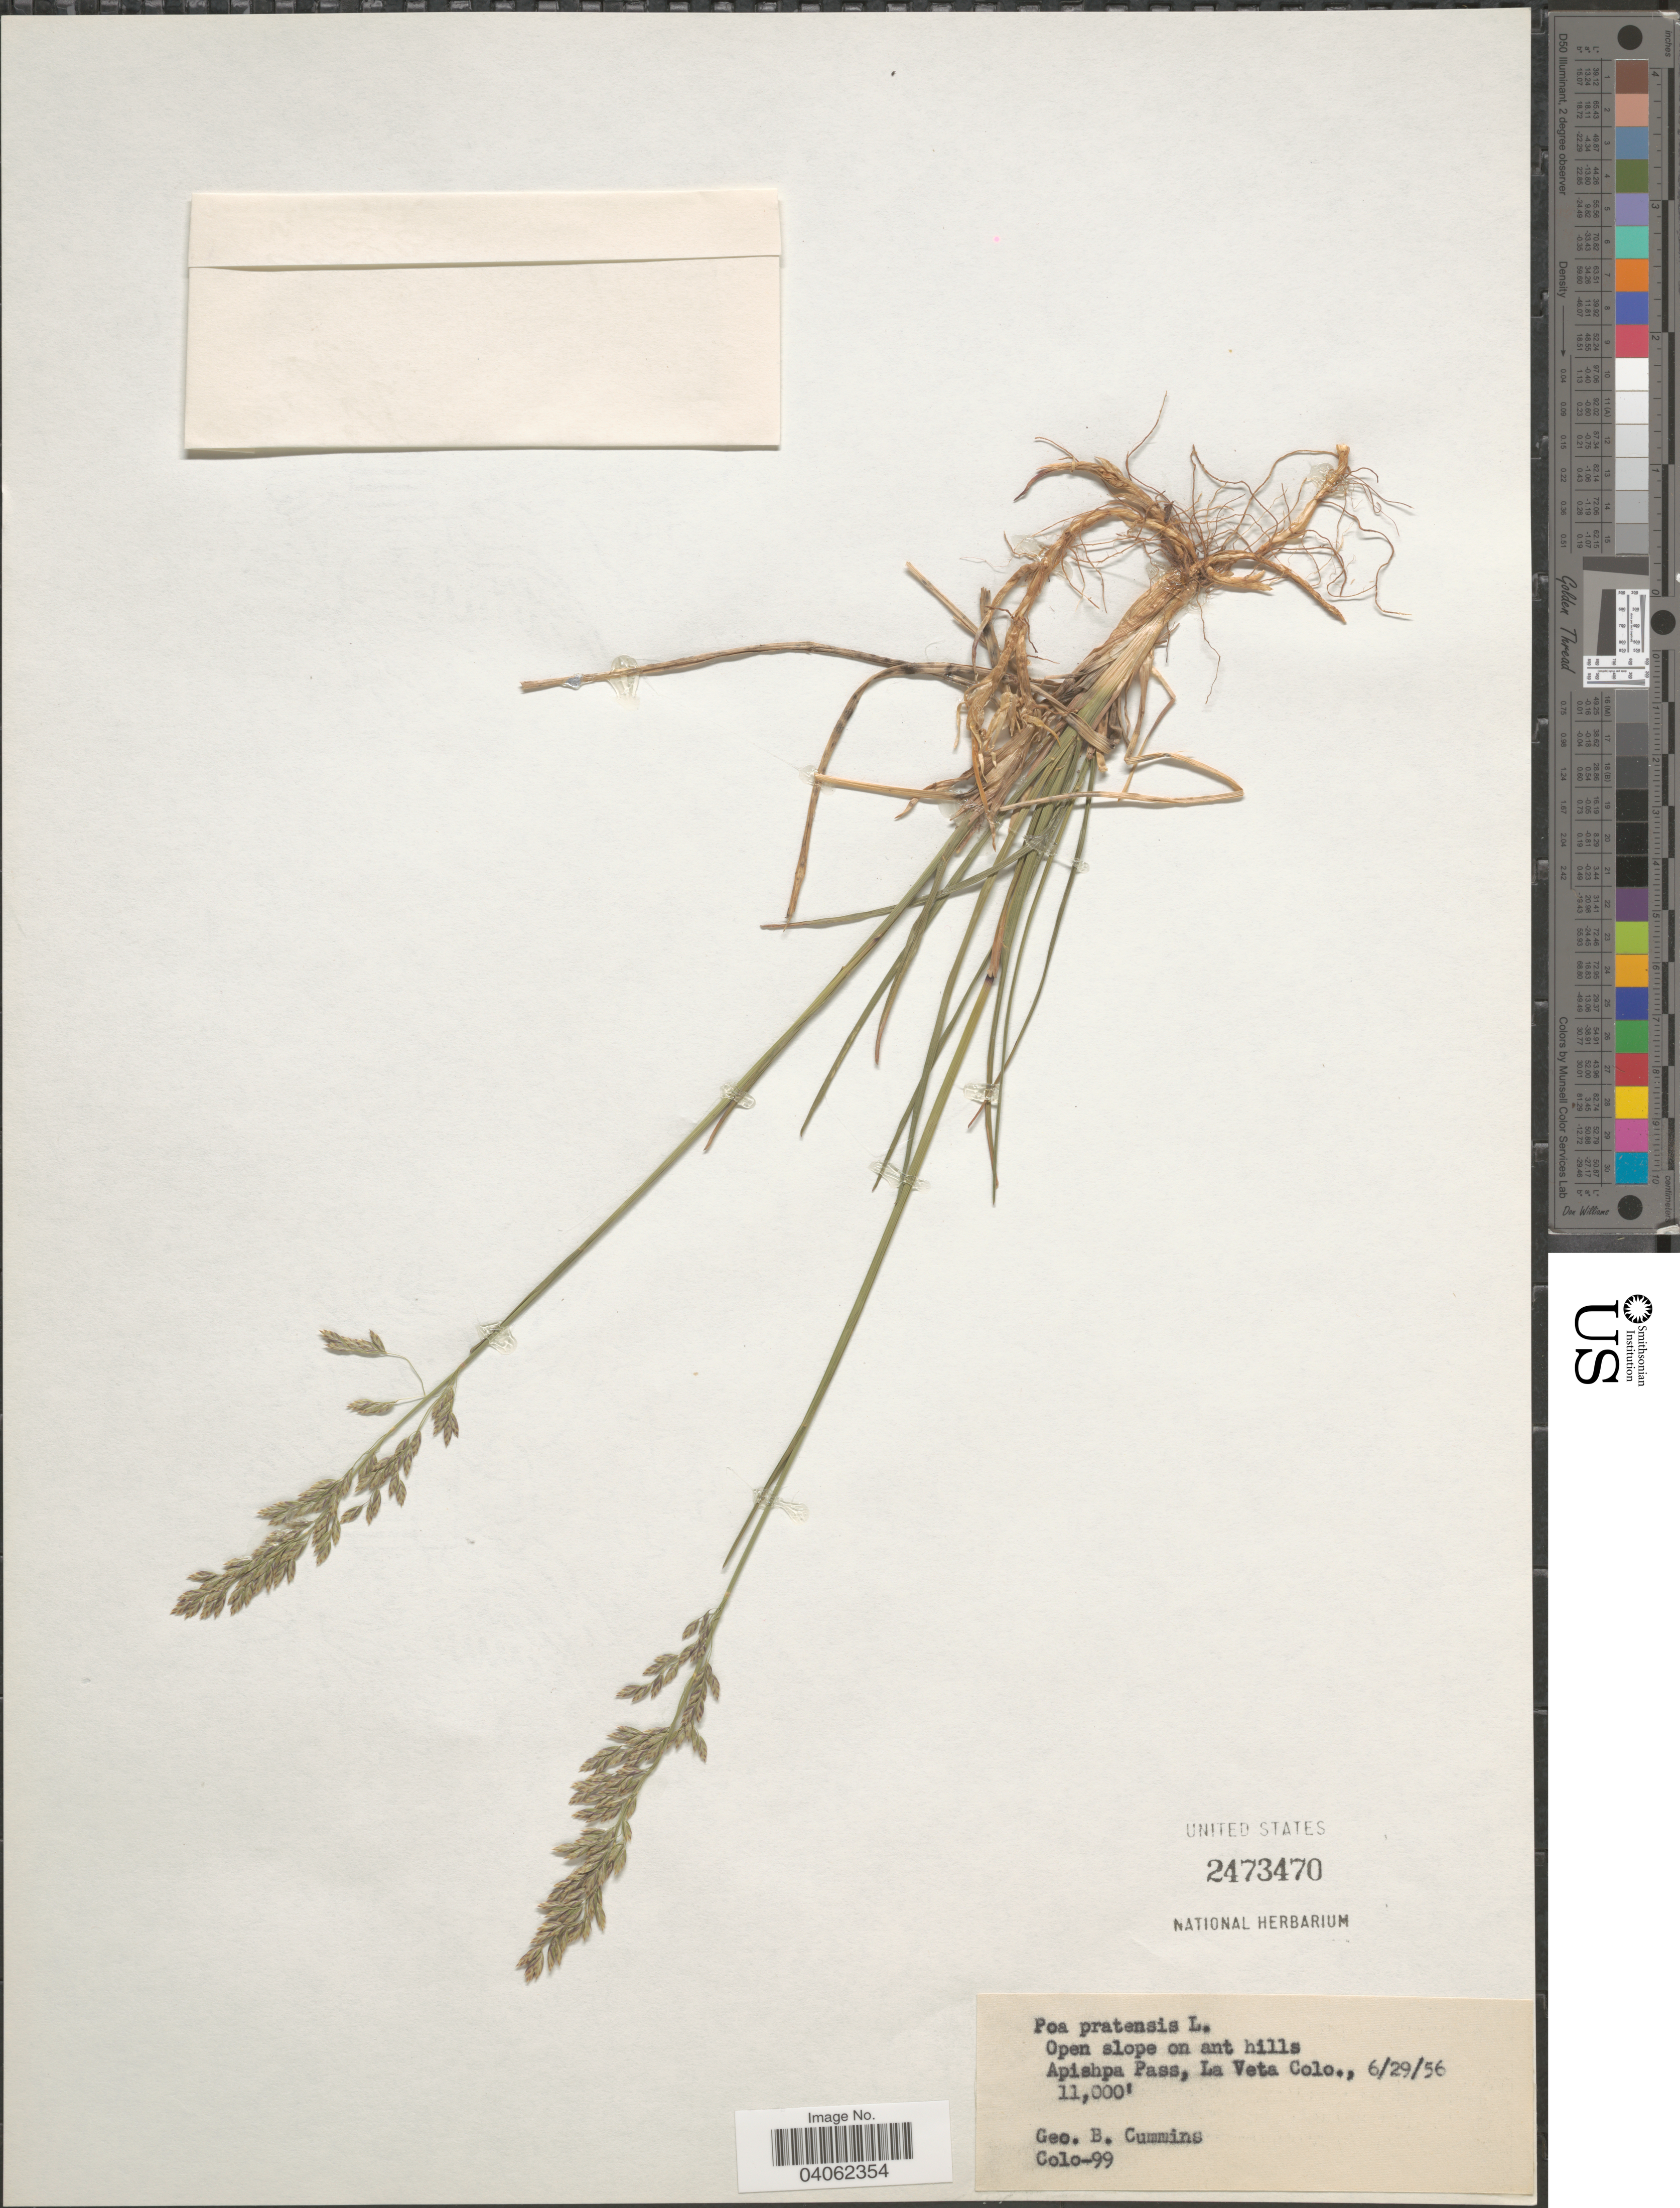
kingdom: Plantae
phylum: Tracheophyta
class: Liliopsida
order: Poales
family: Poaceae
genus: Poa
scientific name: Poa pratensis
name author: L.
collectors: G. Cummins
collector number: Colo-99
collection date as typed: Transcribed d/m/y: 29/6/56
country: United States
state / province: Colorado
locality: Open slope on ant hills. Apishpa Pass, La Veta.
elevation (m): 3353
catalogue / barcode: US 2473470